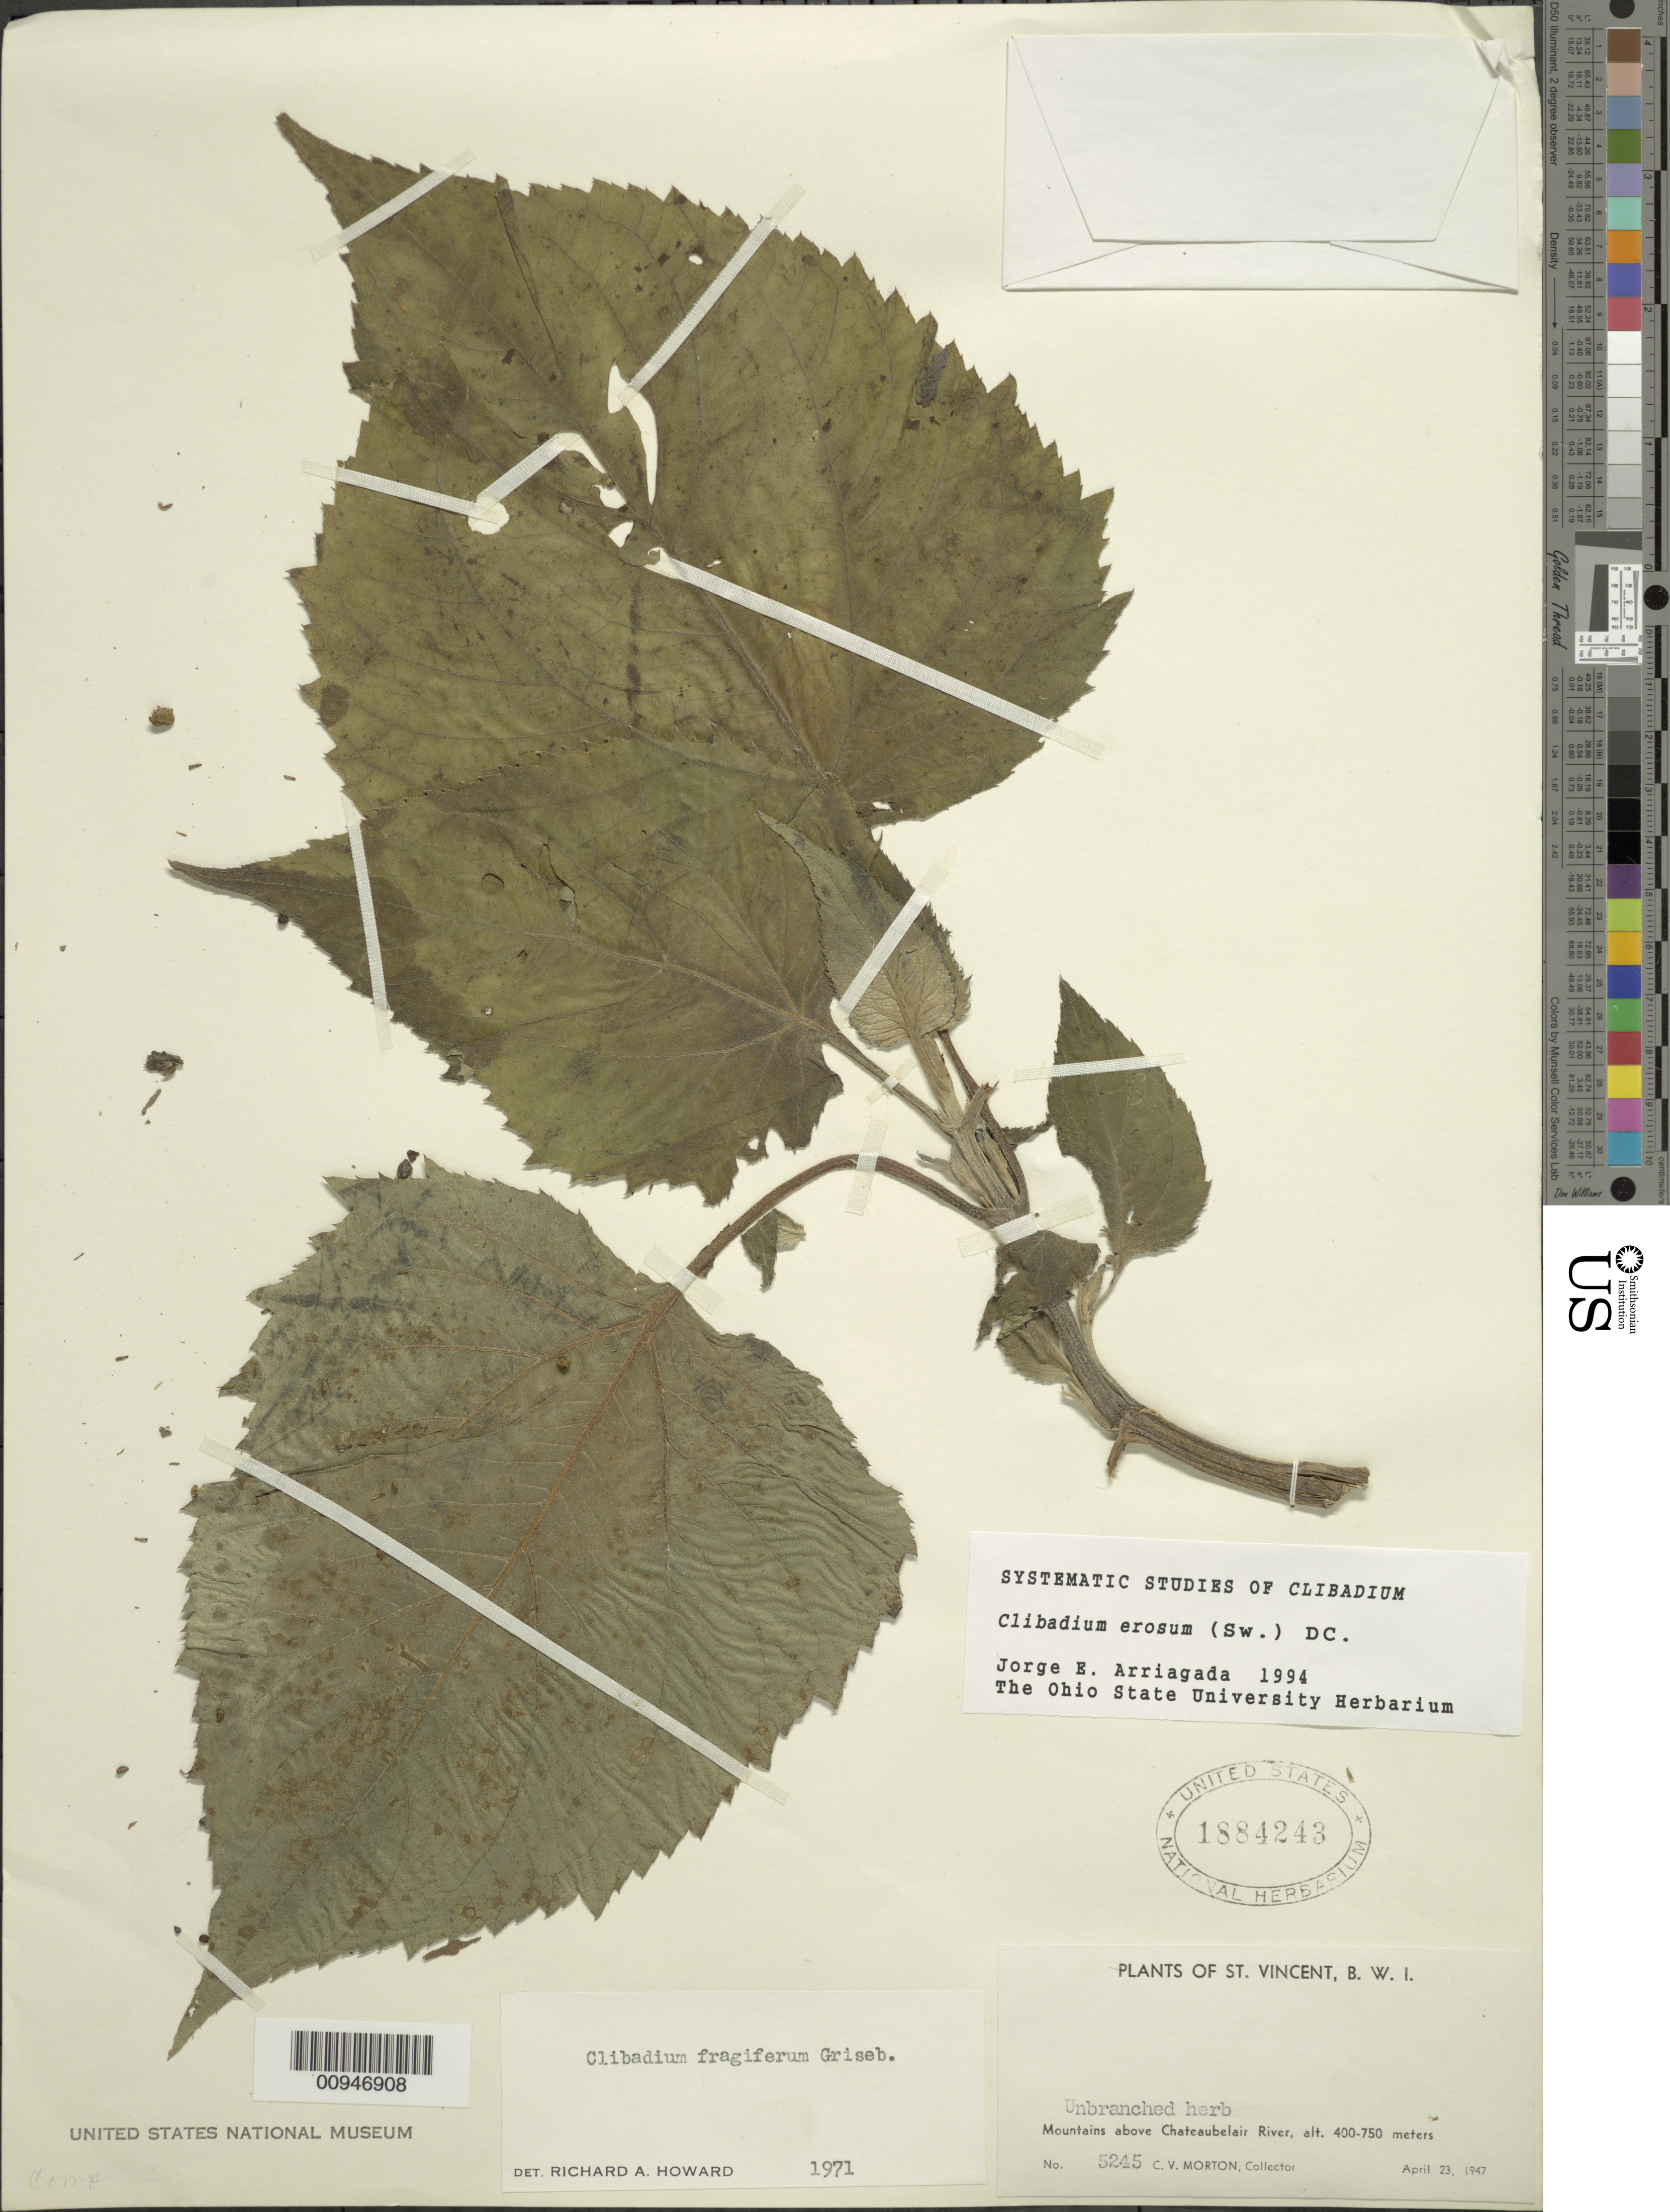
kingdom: Plantae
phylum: Tracheophyta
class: Magnoliopsida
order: Asterales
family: Asteraceae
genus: Clibadium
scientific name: Clibadium erosum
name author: (Sw.) DC.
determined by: Arriagada, J. E.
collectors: C. V. Morton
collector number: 5245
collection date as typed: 23 Apr 1947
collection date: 1947-04-23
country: Dominica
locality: Mountains above Chateaubelair River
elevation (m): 400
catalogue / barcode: US 1884243